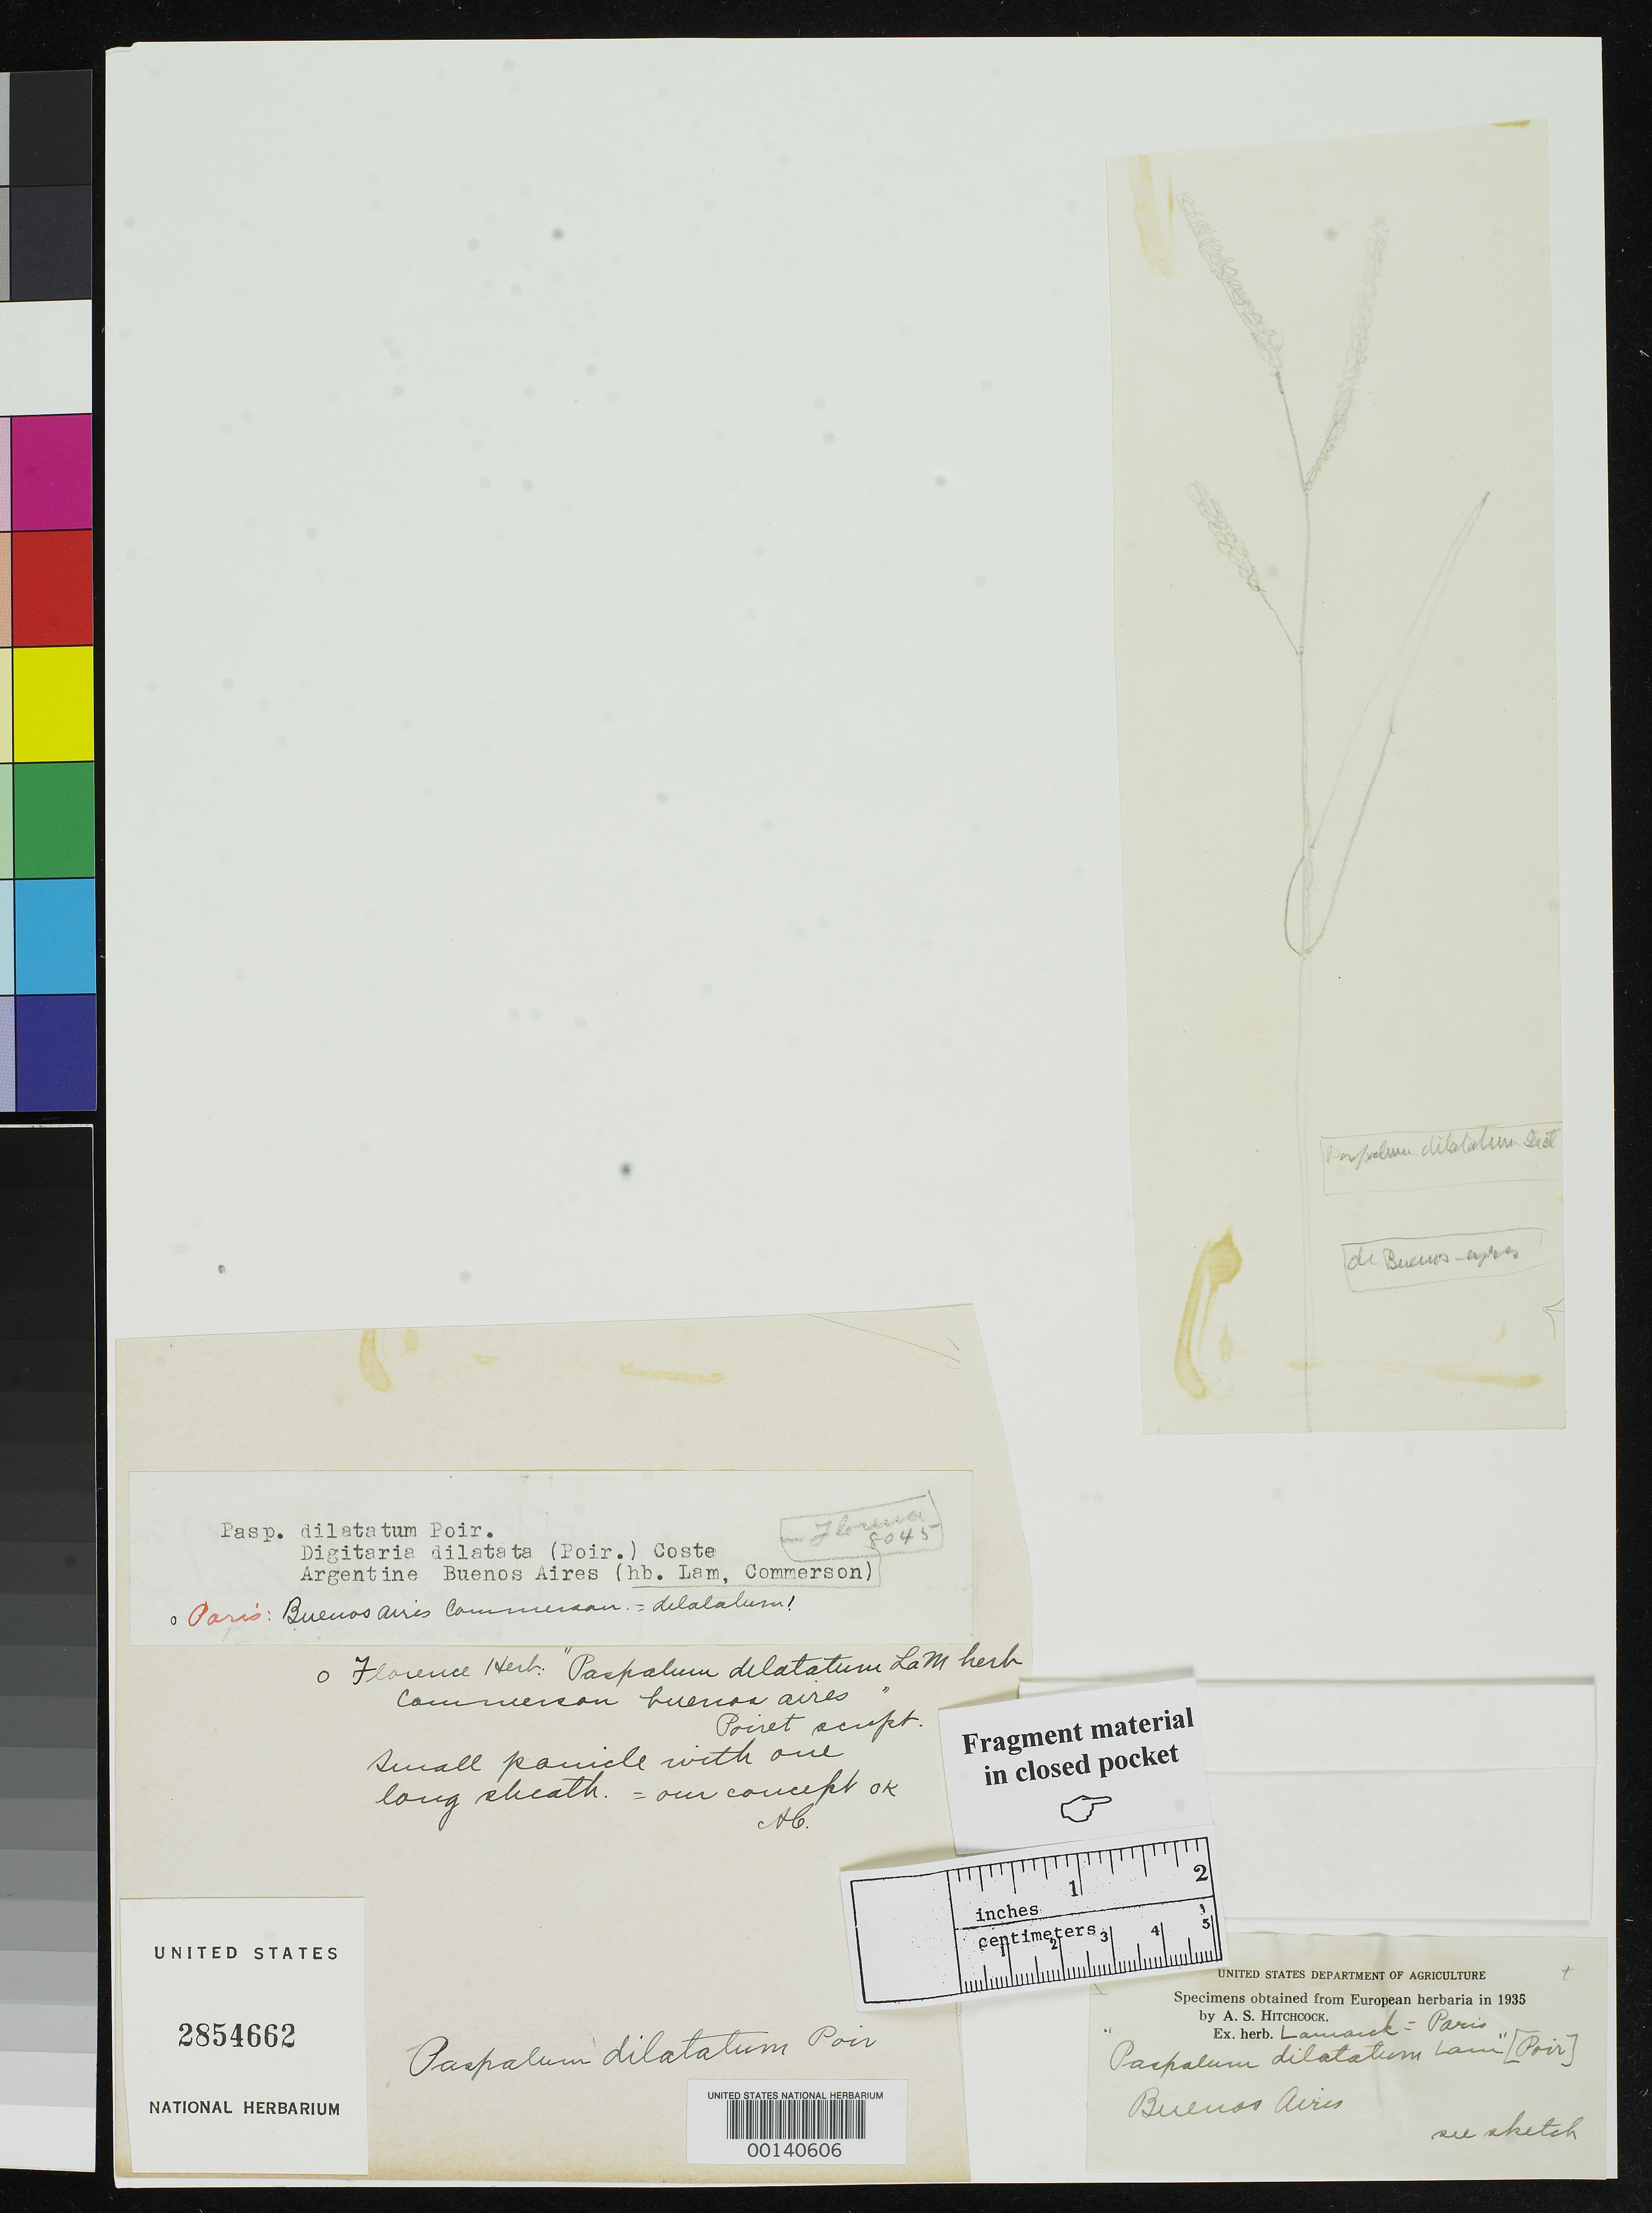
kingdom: Plantae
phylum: Tracheophyta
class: Liliopsida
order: Poales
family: Poaceae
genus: Paspalum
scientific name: Paspalum dilatatum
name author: Poir. in Lam.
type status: Type Fragment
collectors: P. Commerson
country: Argentina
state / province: Ciudad Autónoma de Buenos Aires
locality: Buenos Aires.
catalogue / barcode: US 2854662